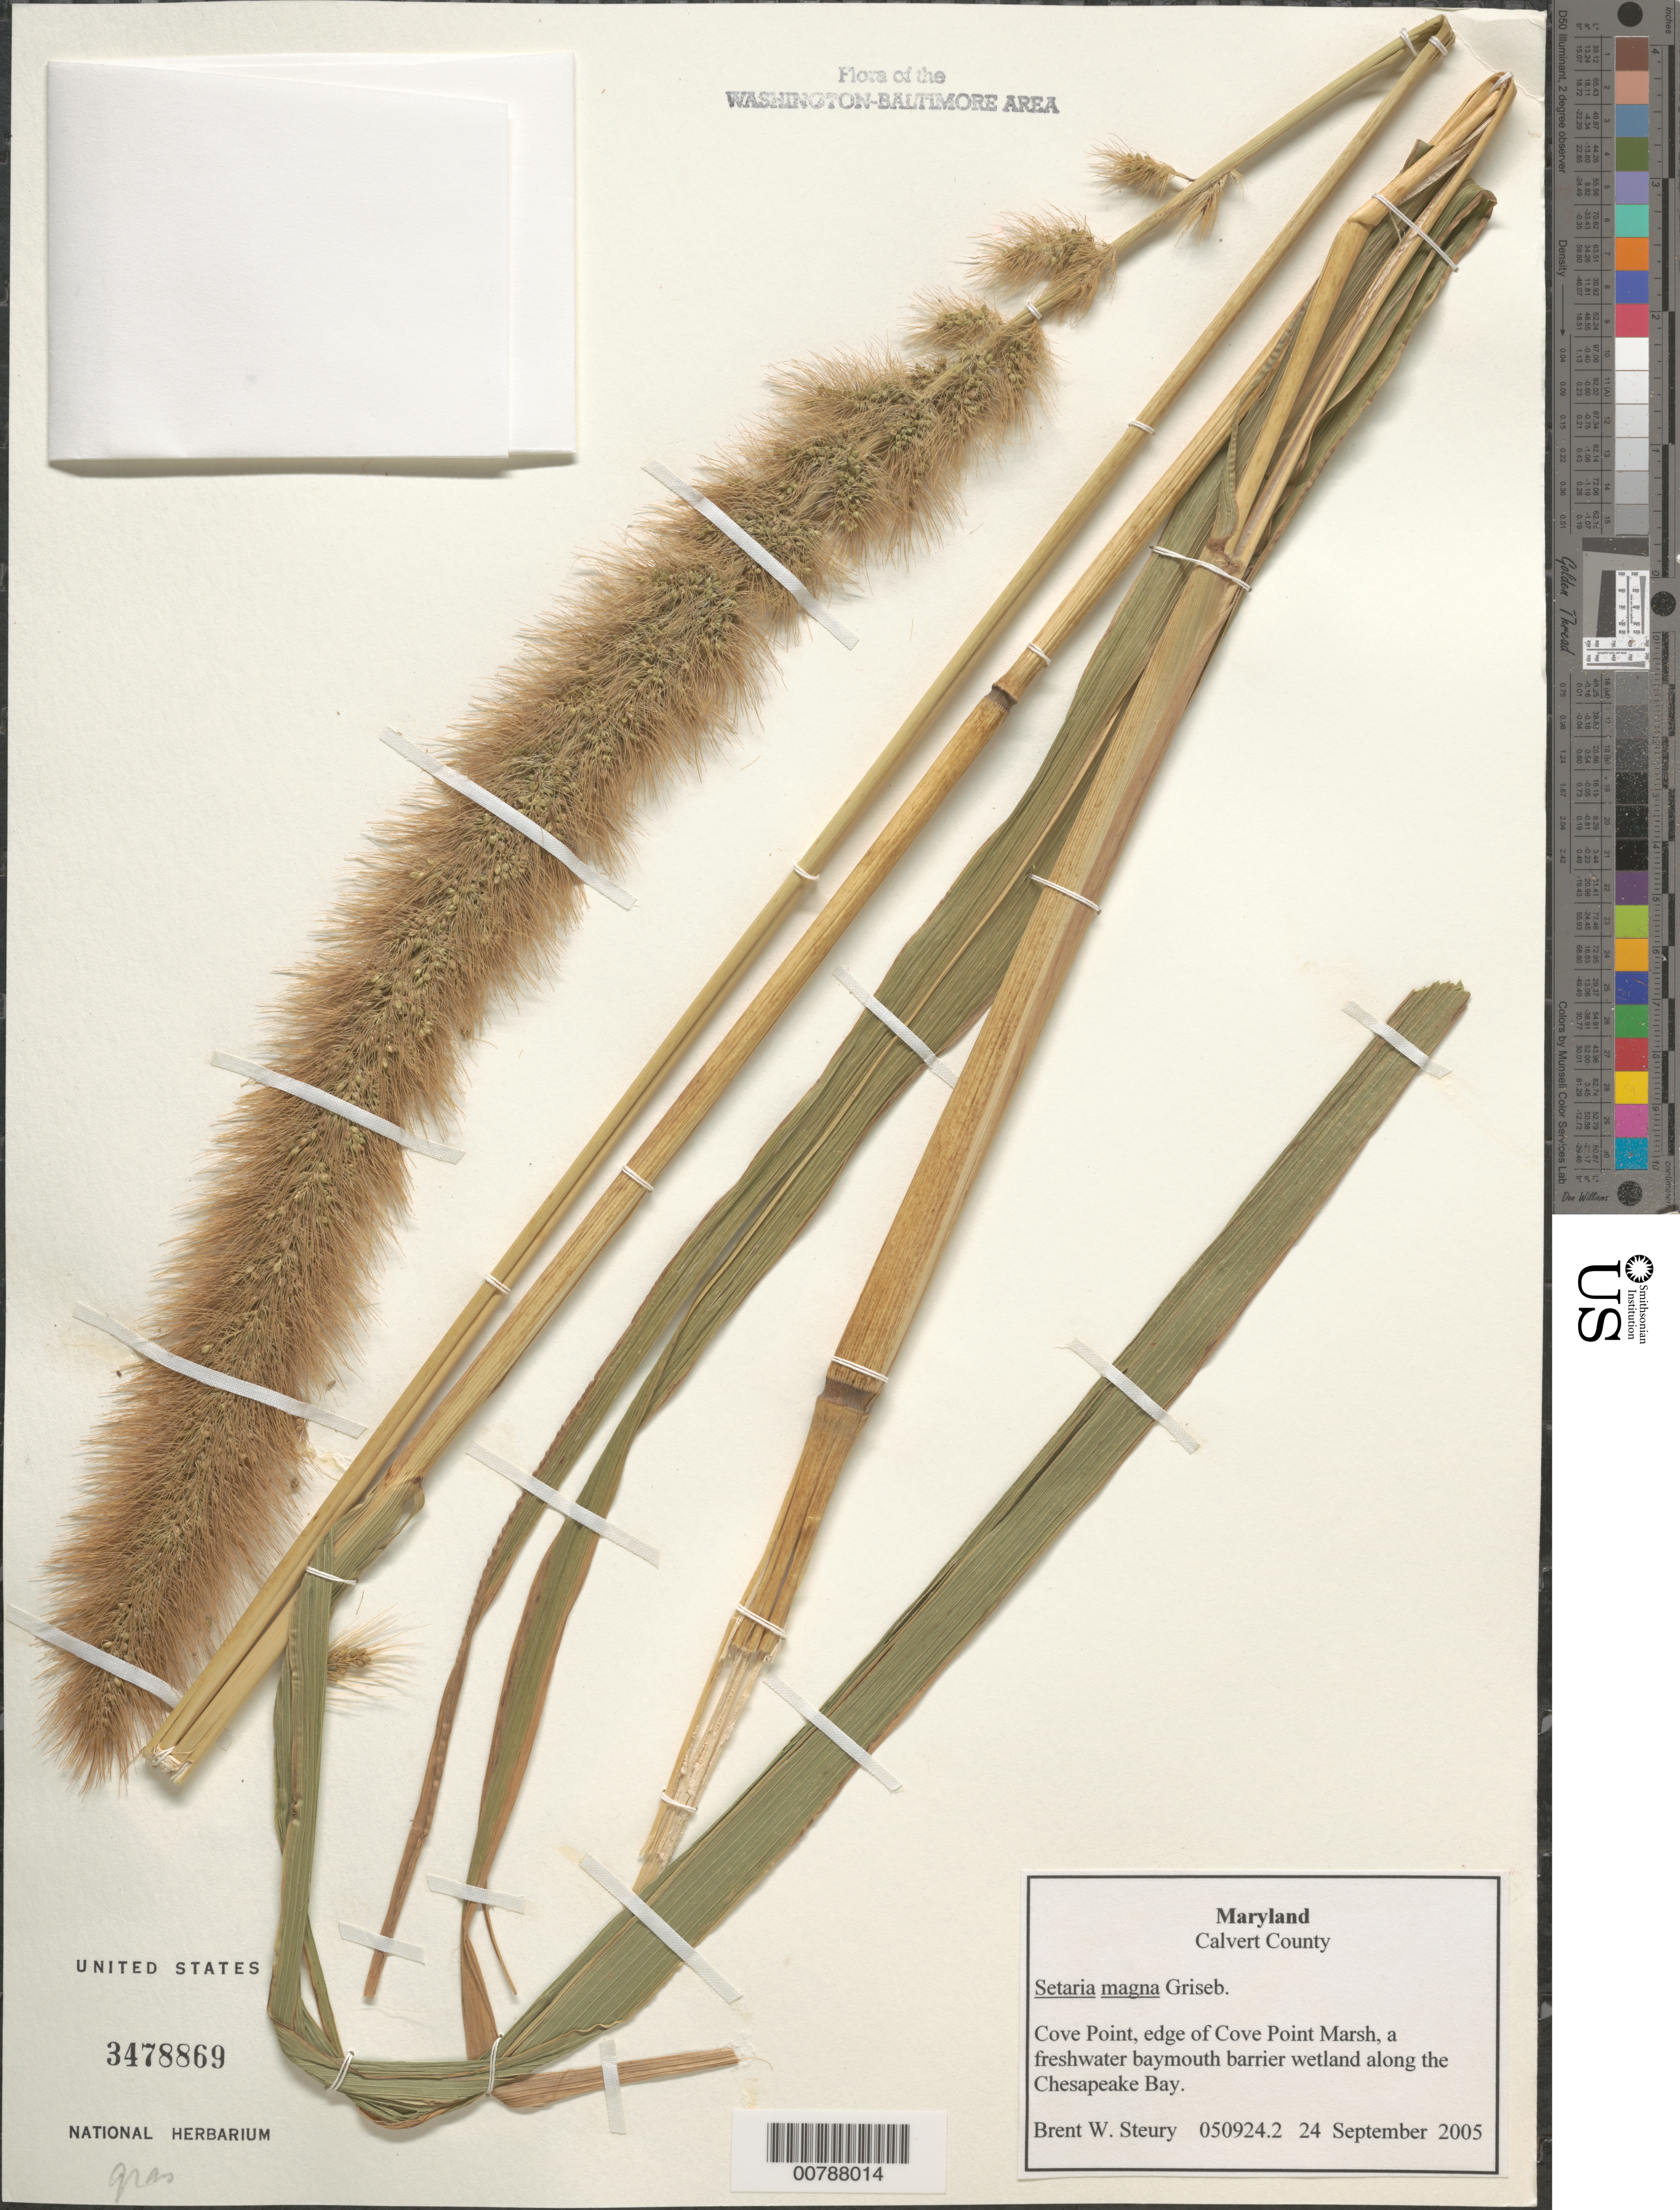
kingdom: Plantae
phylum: Tracheophyta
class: Liliopsida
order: Poales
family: Poaceae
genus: Setaria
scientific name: Setaria magna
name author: Griseb.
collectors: B. Steury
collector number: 050924.2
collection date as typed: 24 September 2005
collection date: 2005-09-24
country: United States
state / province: Maryland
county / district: Calvert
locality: Cove Point, edge of Cove Point Marsh, along the Chesapeake Bay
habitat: Freshwater baymouth barrier wetland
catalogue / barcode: US 3478869